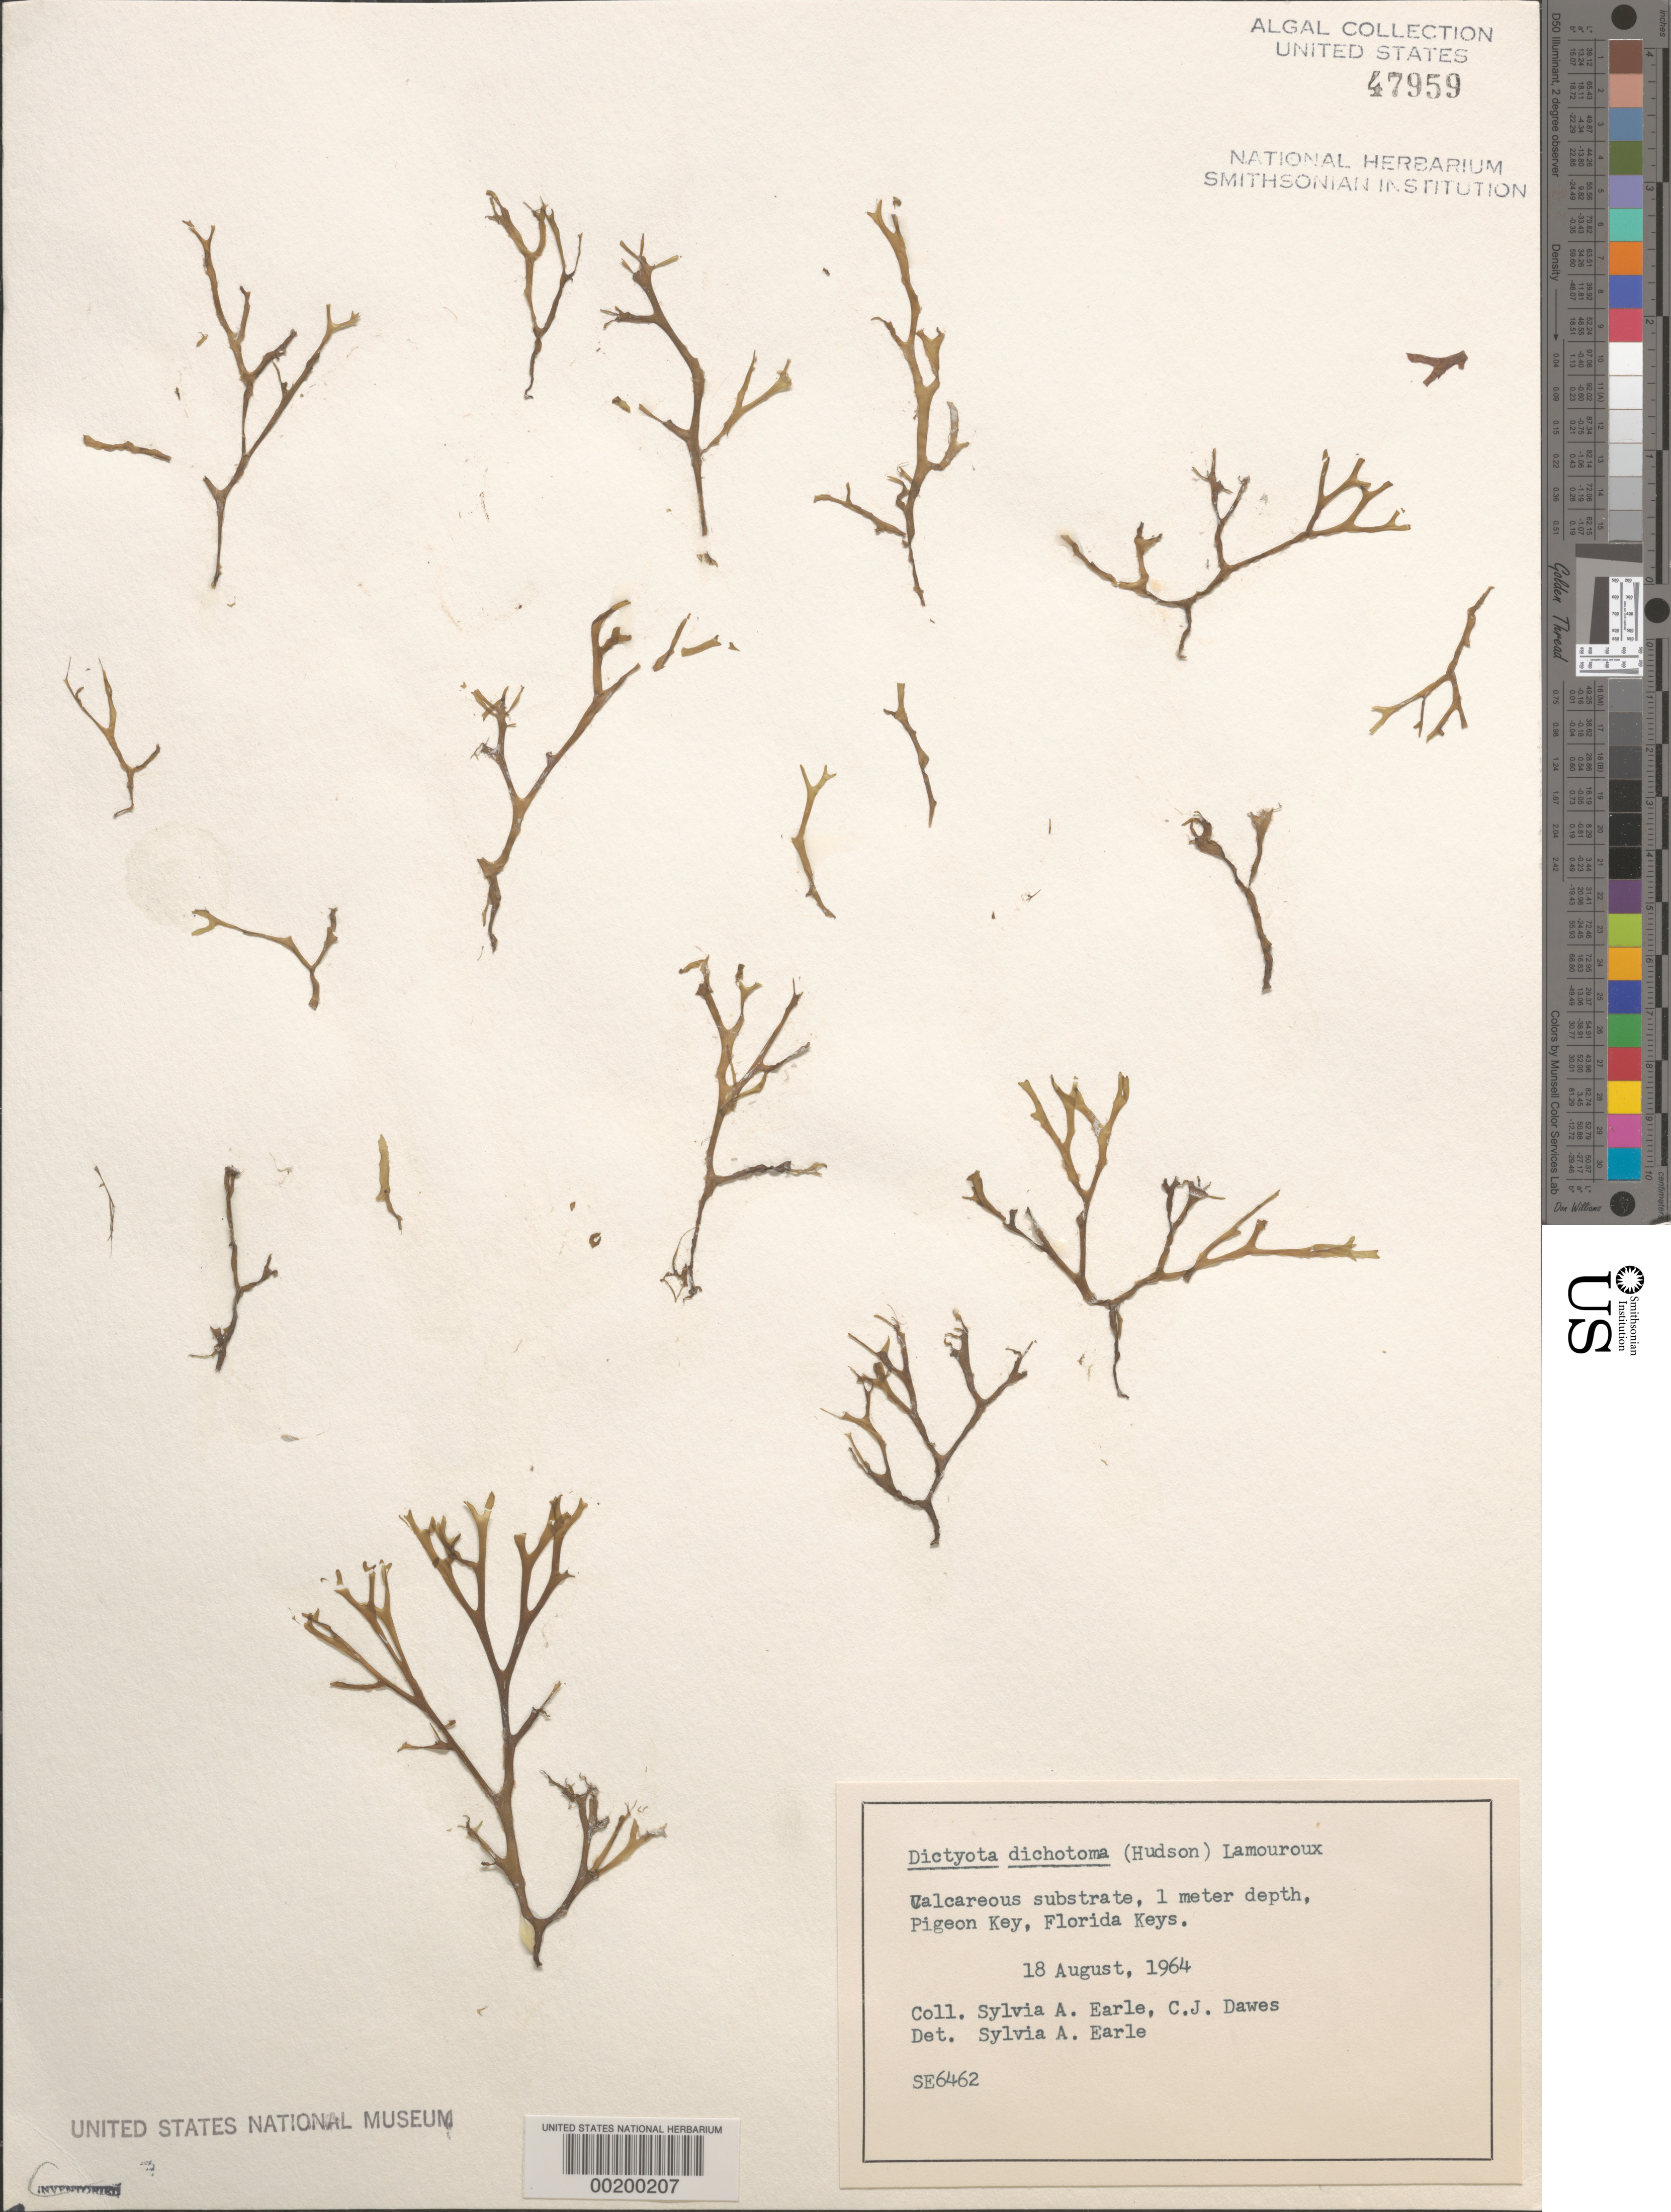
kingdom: Chromista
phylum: Ochrophyta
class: Phaeophyceae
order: Dictyotales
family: Dictyotaceae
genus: Dictyota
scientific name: Dictyota dichotoma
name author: (Huds.) J.V.Lamouroux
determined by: Earle, S. A.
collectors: S. A. Earle & C. Dawes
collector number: SE 6462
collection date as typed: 18 Aug 1964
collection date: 1964-08-18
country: United States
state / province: Florida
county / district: Monroe County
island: Pigeon Key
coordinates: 24 42.2'N, 81 9.3'W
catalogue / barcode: US 47959